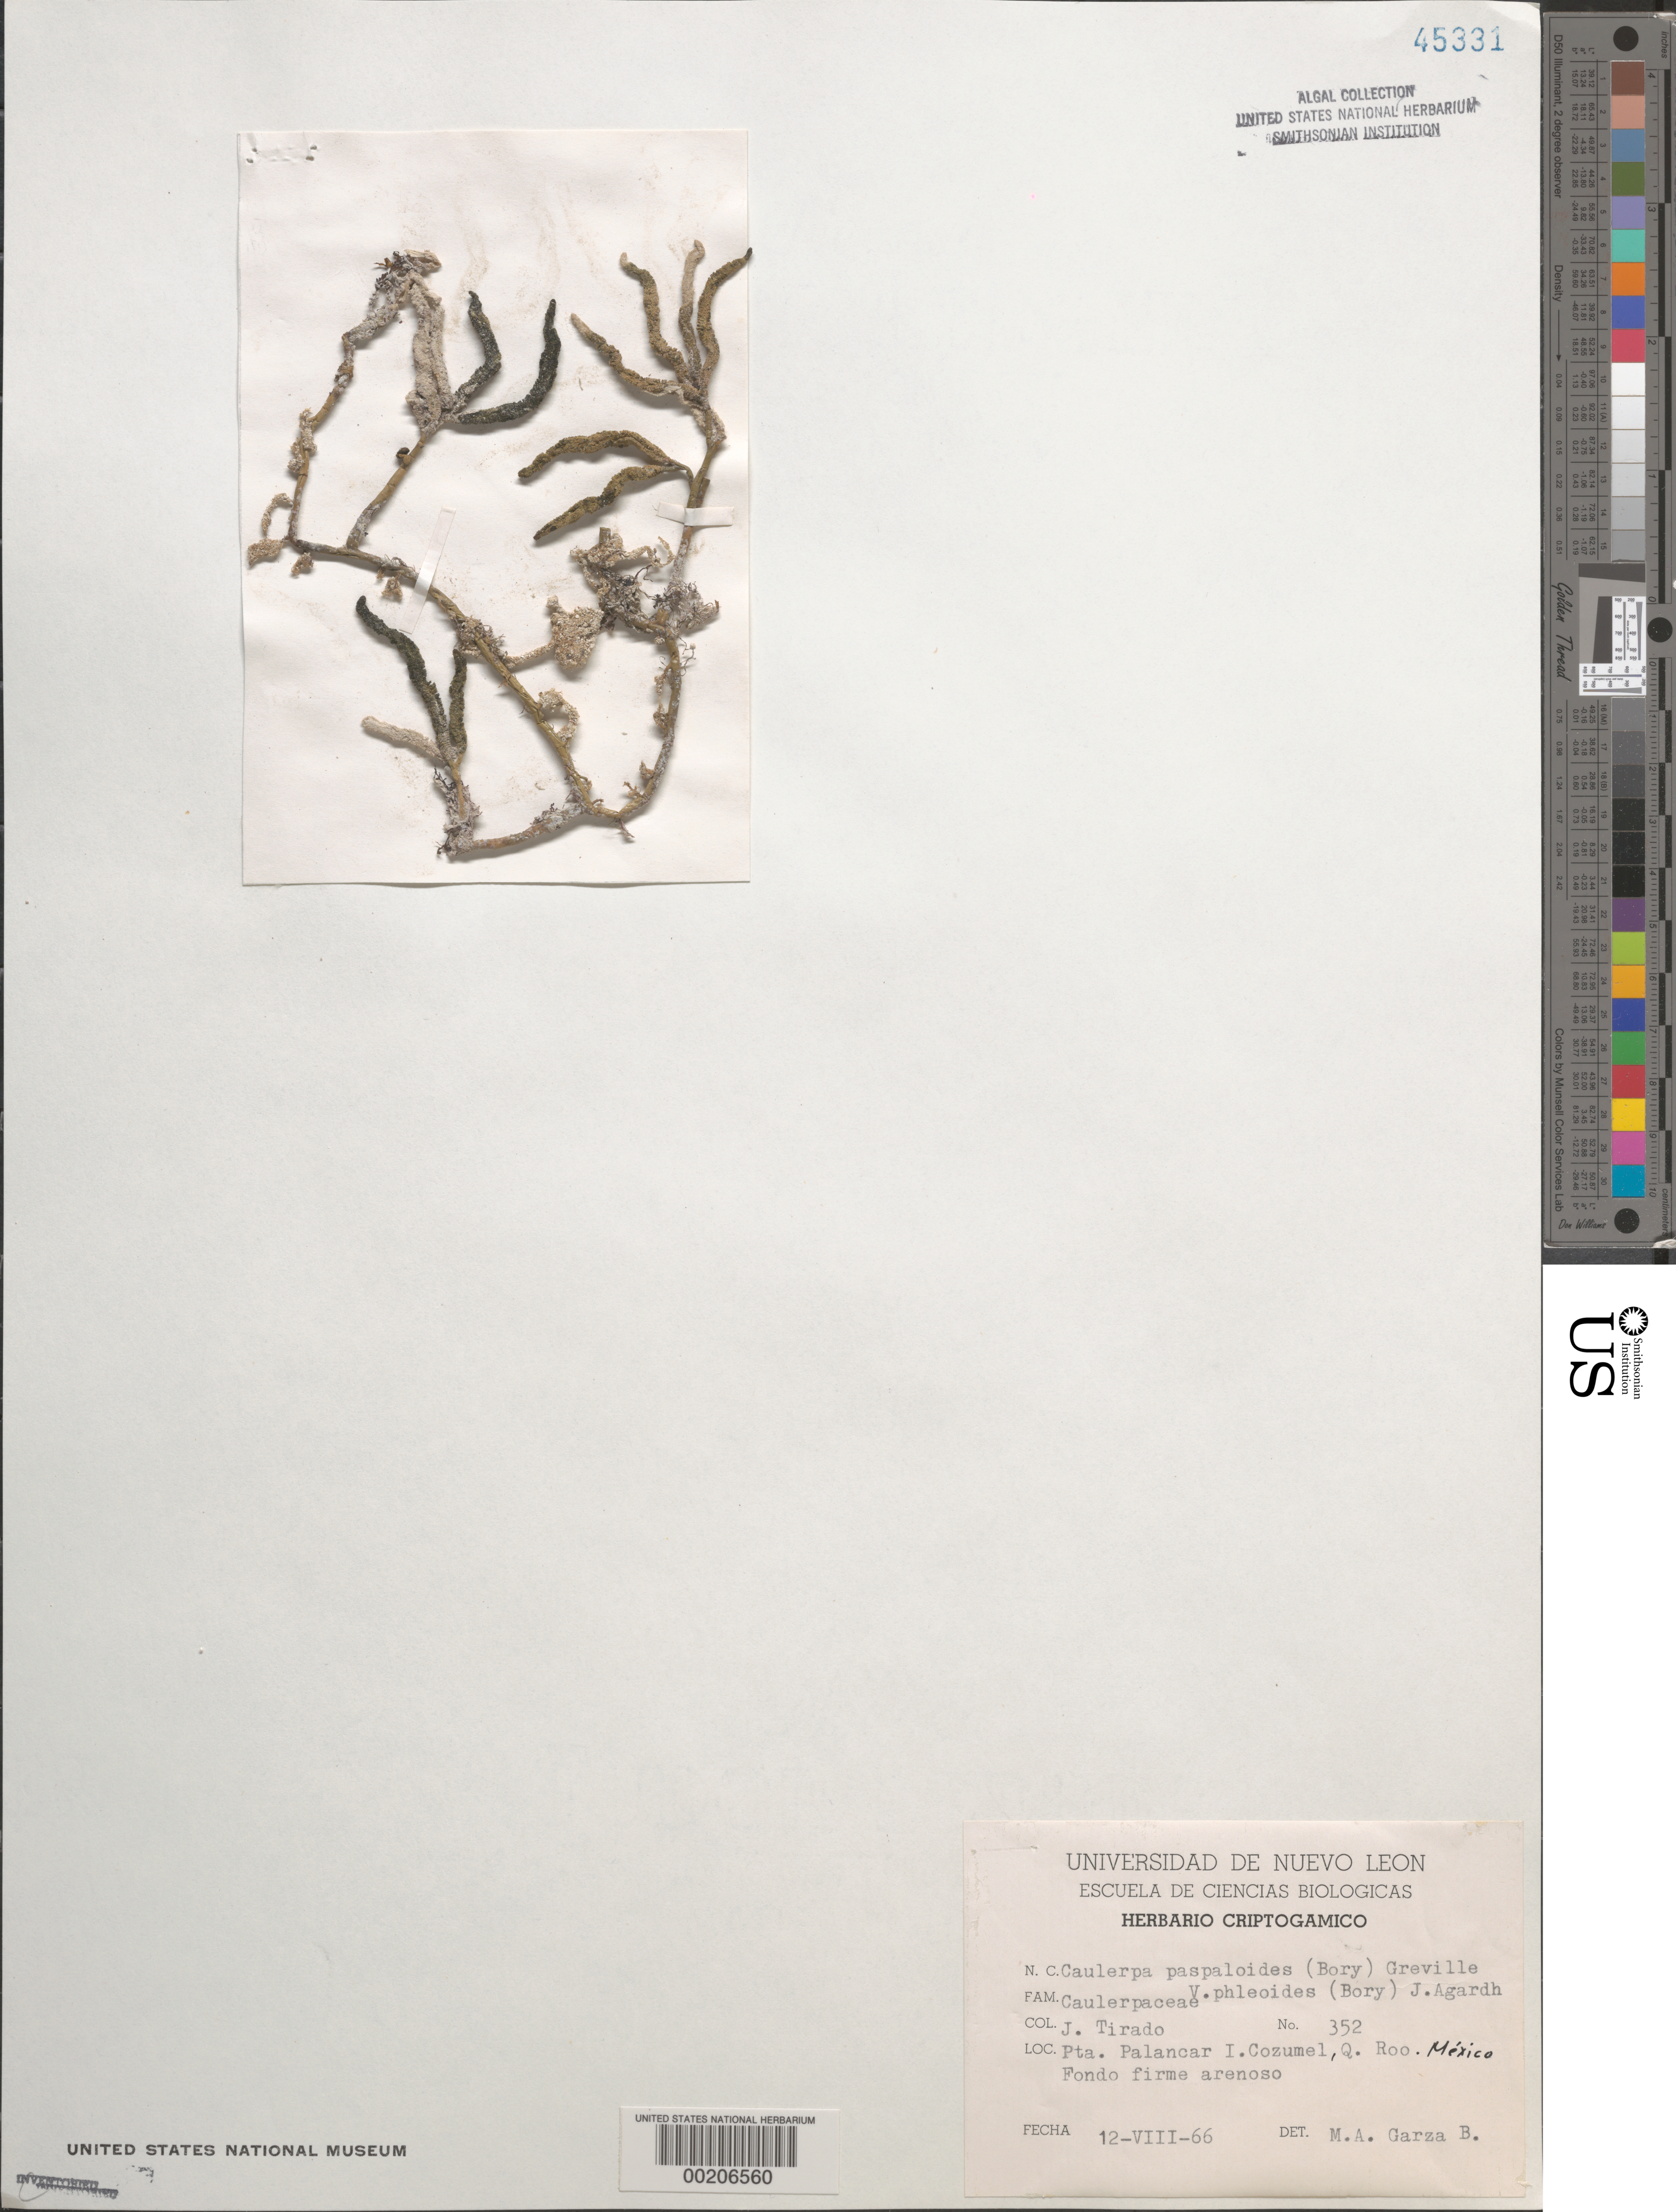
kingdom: Plantae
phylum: Chlorophyta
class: Ulvophyceae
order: Bryopsidales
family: Caulerpaceae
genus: Caulerpa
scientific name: Caulerpa paspaloides var. phleoides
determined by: Garza Barrientos, M. A.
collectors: J. Tirado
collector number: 352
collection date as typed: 12 Aug 1966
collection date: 1966-08-12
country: Mexico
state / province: Quintana Roo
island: Isla Cozumel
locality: Punta Palancar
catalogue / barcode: US 45331